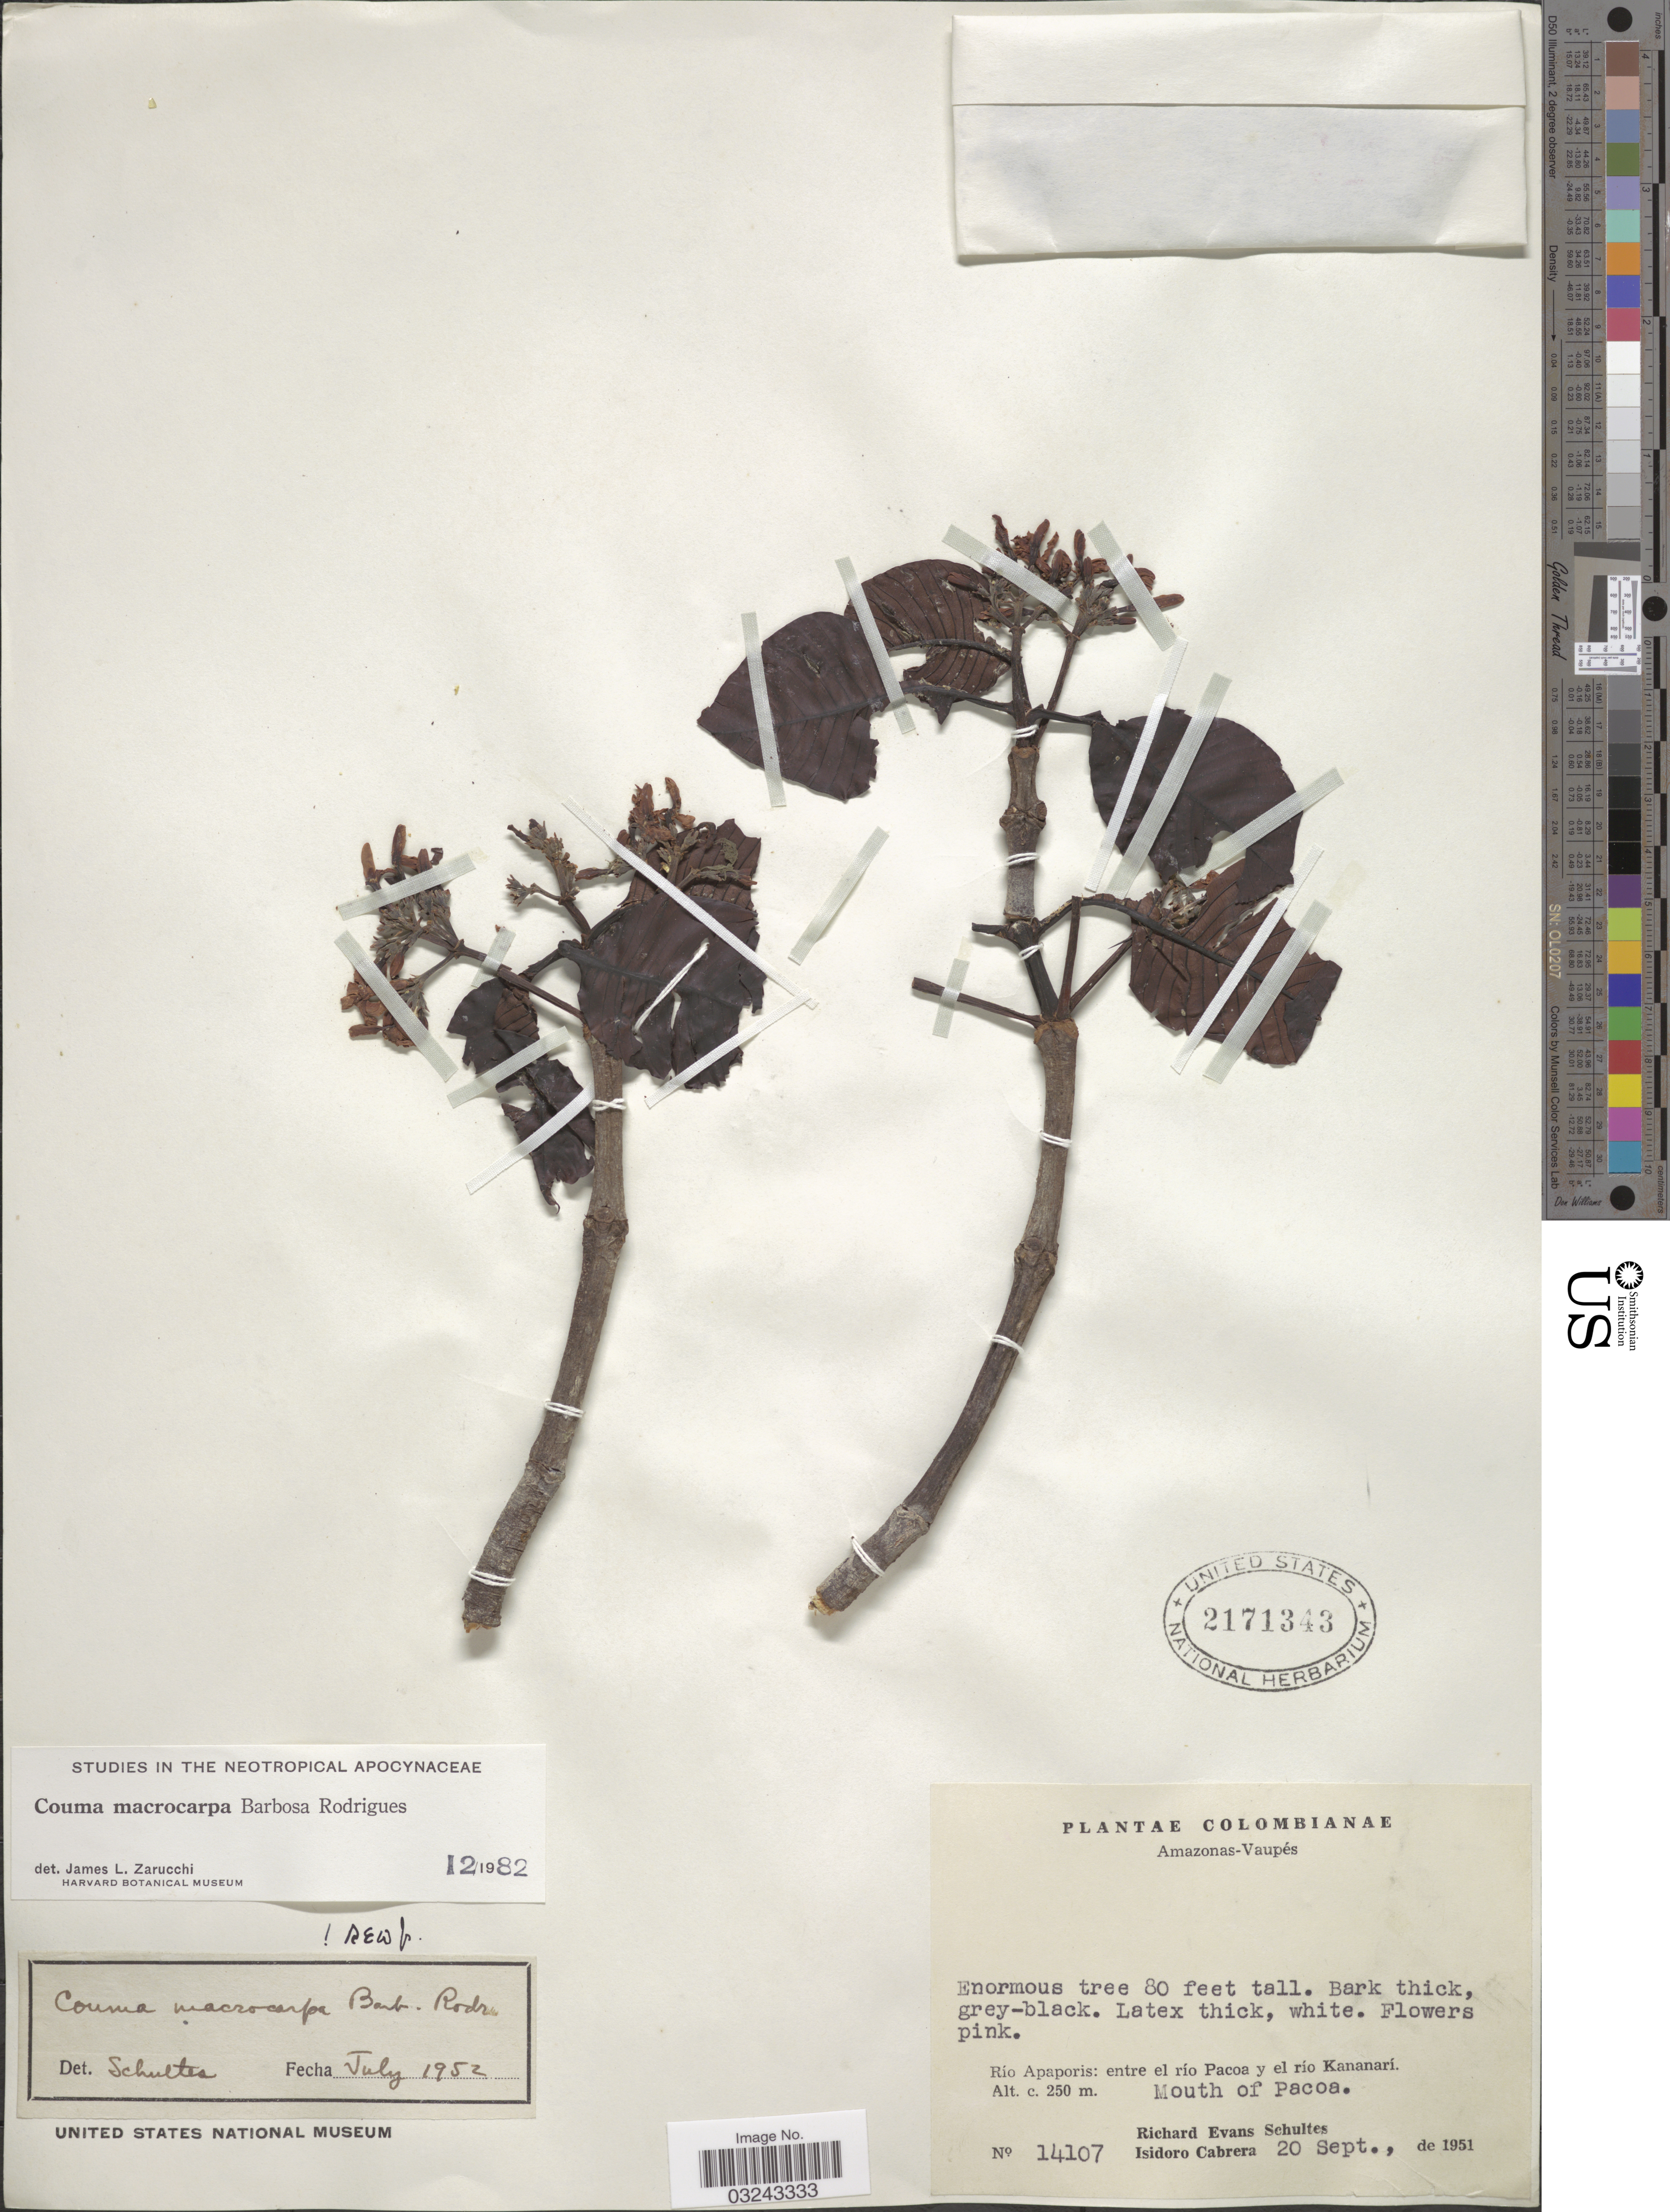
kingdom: Plantae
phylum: Tracheophyta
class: Magnoliopsida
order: Gentianales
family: Apocynaceae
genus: Couma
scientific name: Couma macrocarpa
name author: Barb. Rodr.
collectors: R. E. Schultes & I. Cabrera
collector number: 14107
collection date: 1951-09-20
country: Colombia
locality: Amazonas-Vaupés, Río Apaporis: entre el río Pacoa y el río Kananarí. Mouth of Pacoa.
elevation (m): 250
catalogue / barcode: US 2171343